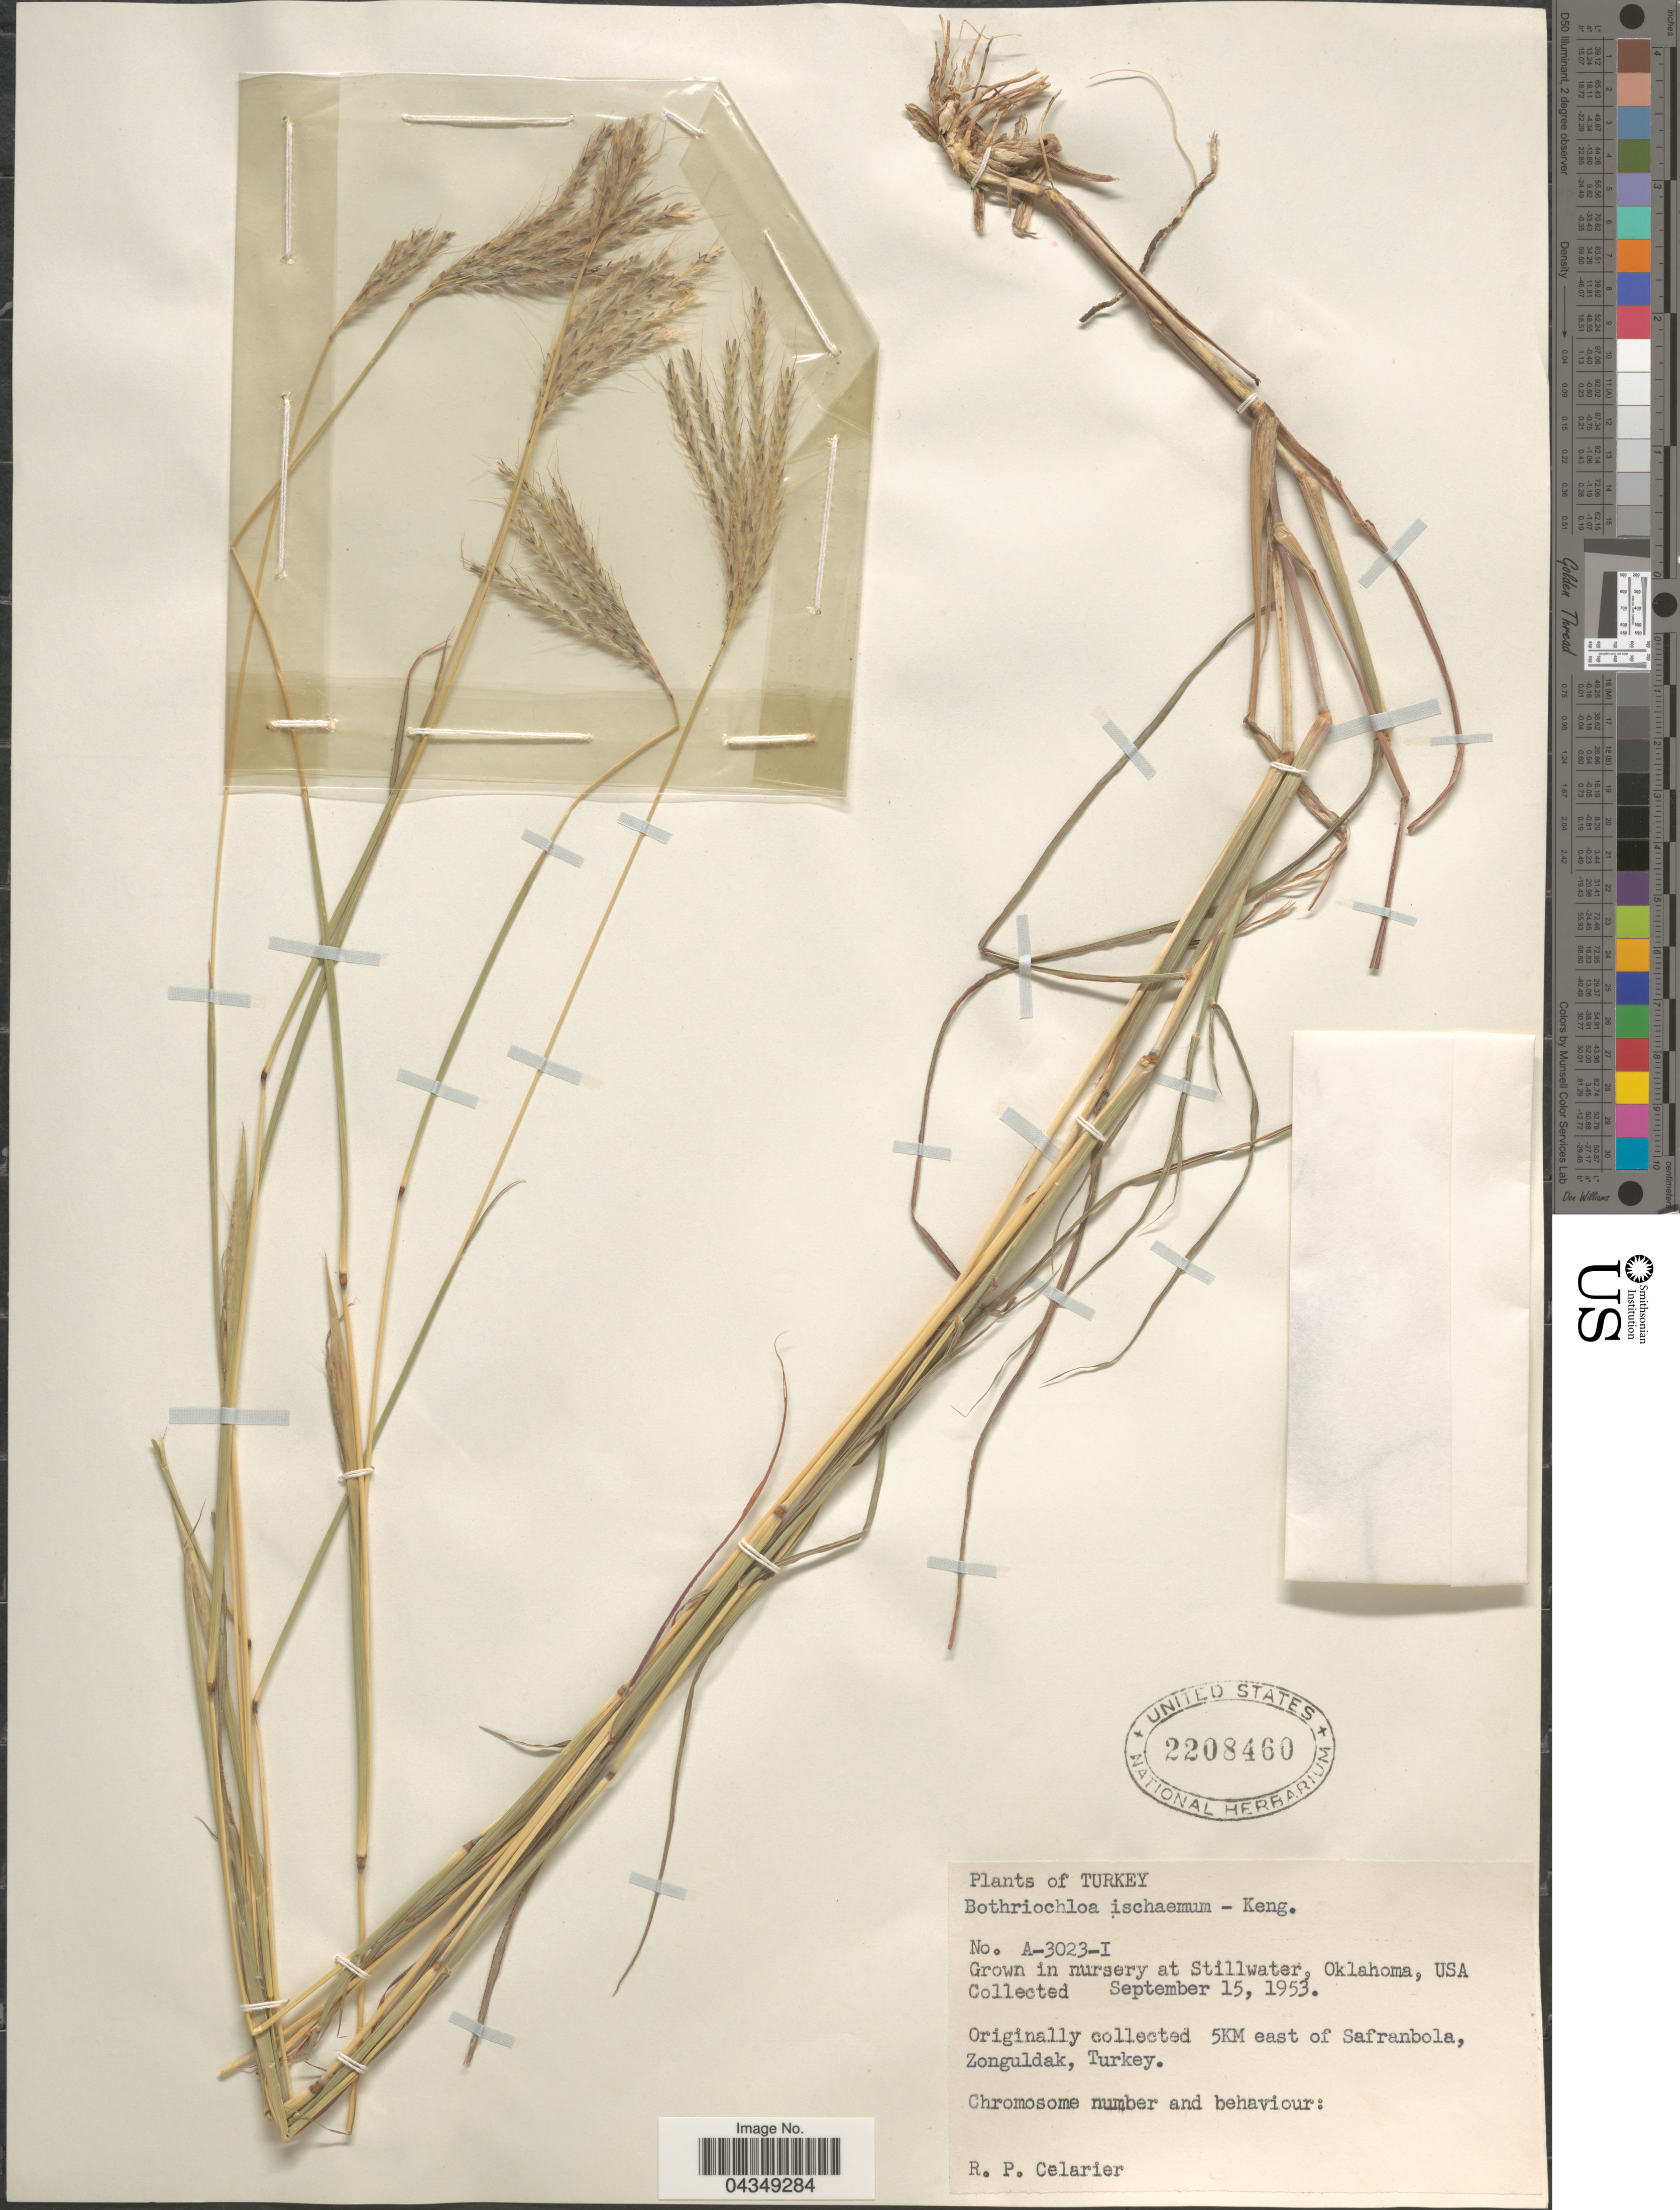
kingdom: Plantae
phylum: Tracheophyta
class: Liliopsida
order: Poales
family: Poaceae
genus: Bothriochloa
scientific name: Bothriochloa ischaemum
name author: (L.) Keng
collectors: R. Celarier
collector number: A-3023-I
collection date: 1953-09-15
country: United States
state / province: Oklahoma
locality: Grown in nursery at Stillwater.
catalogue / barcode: US 2208460